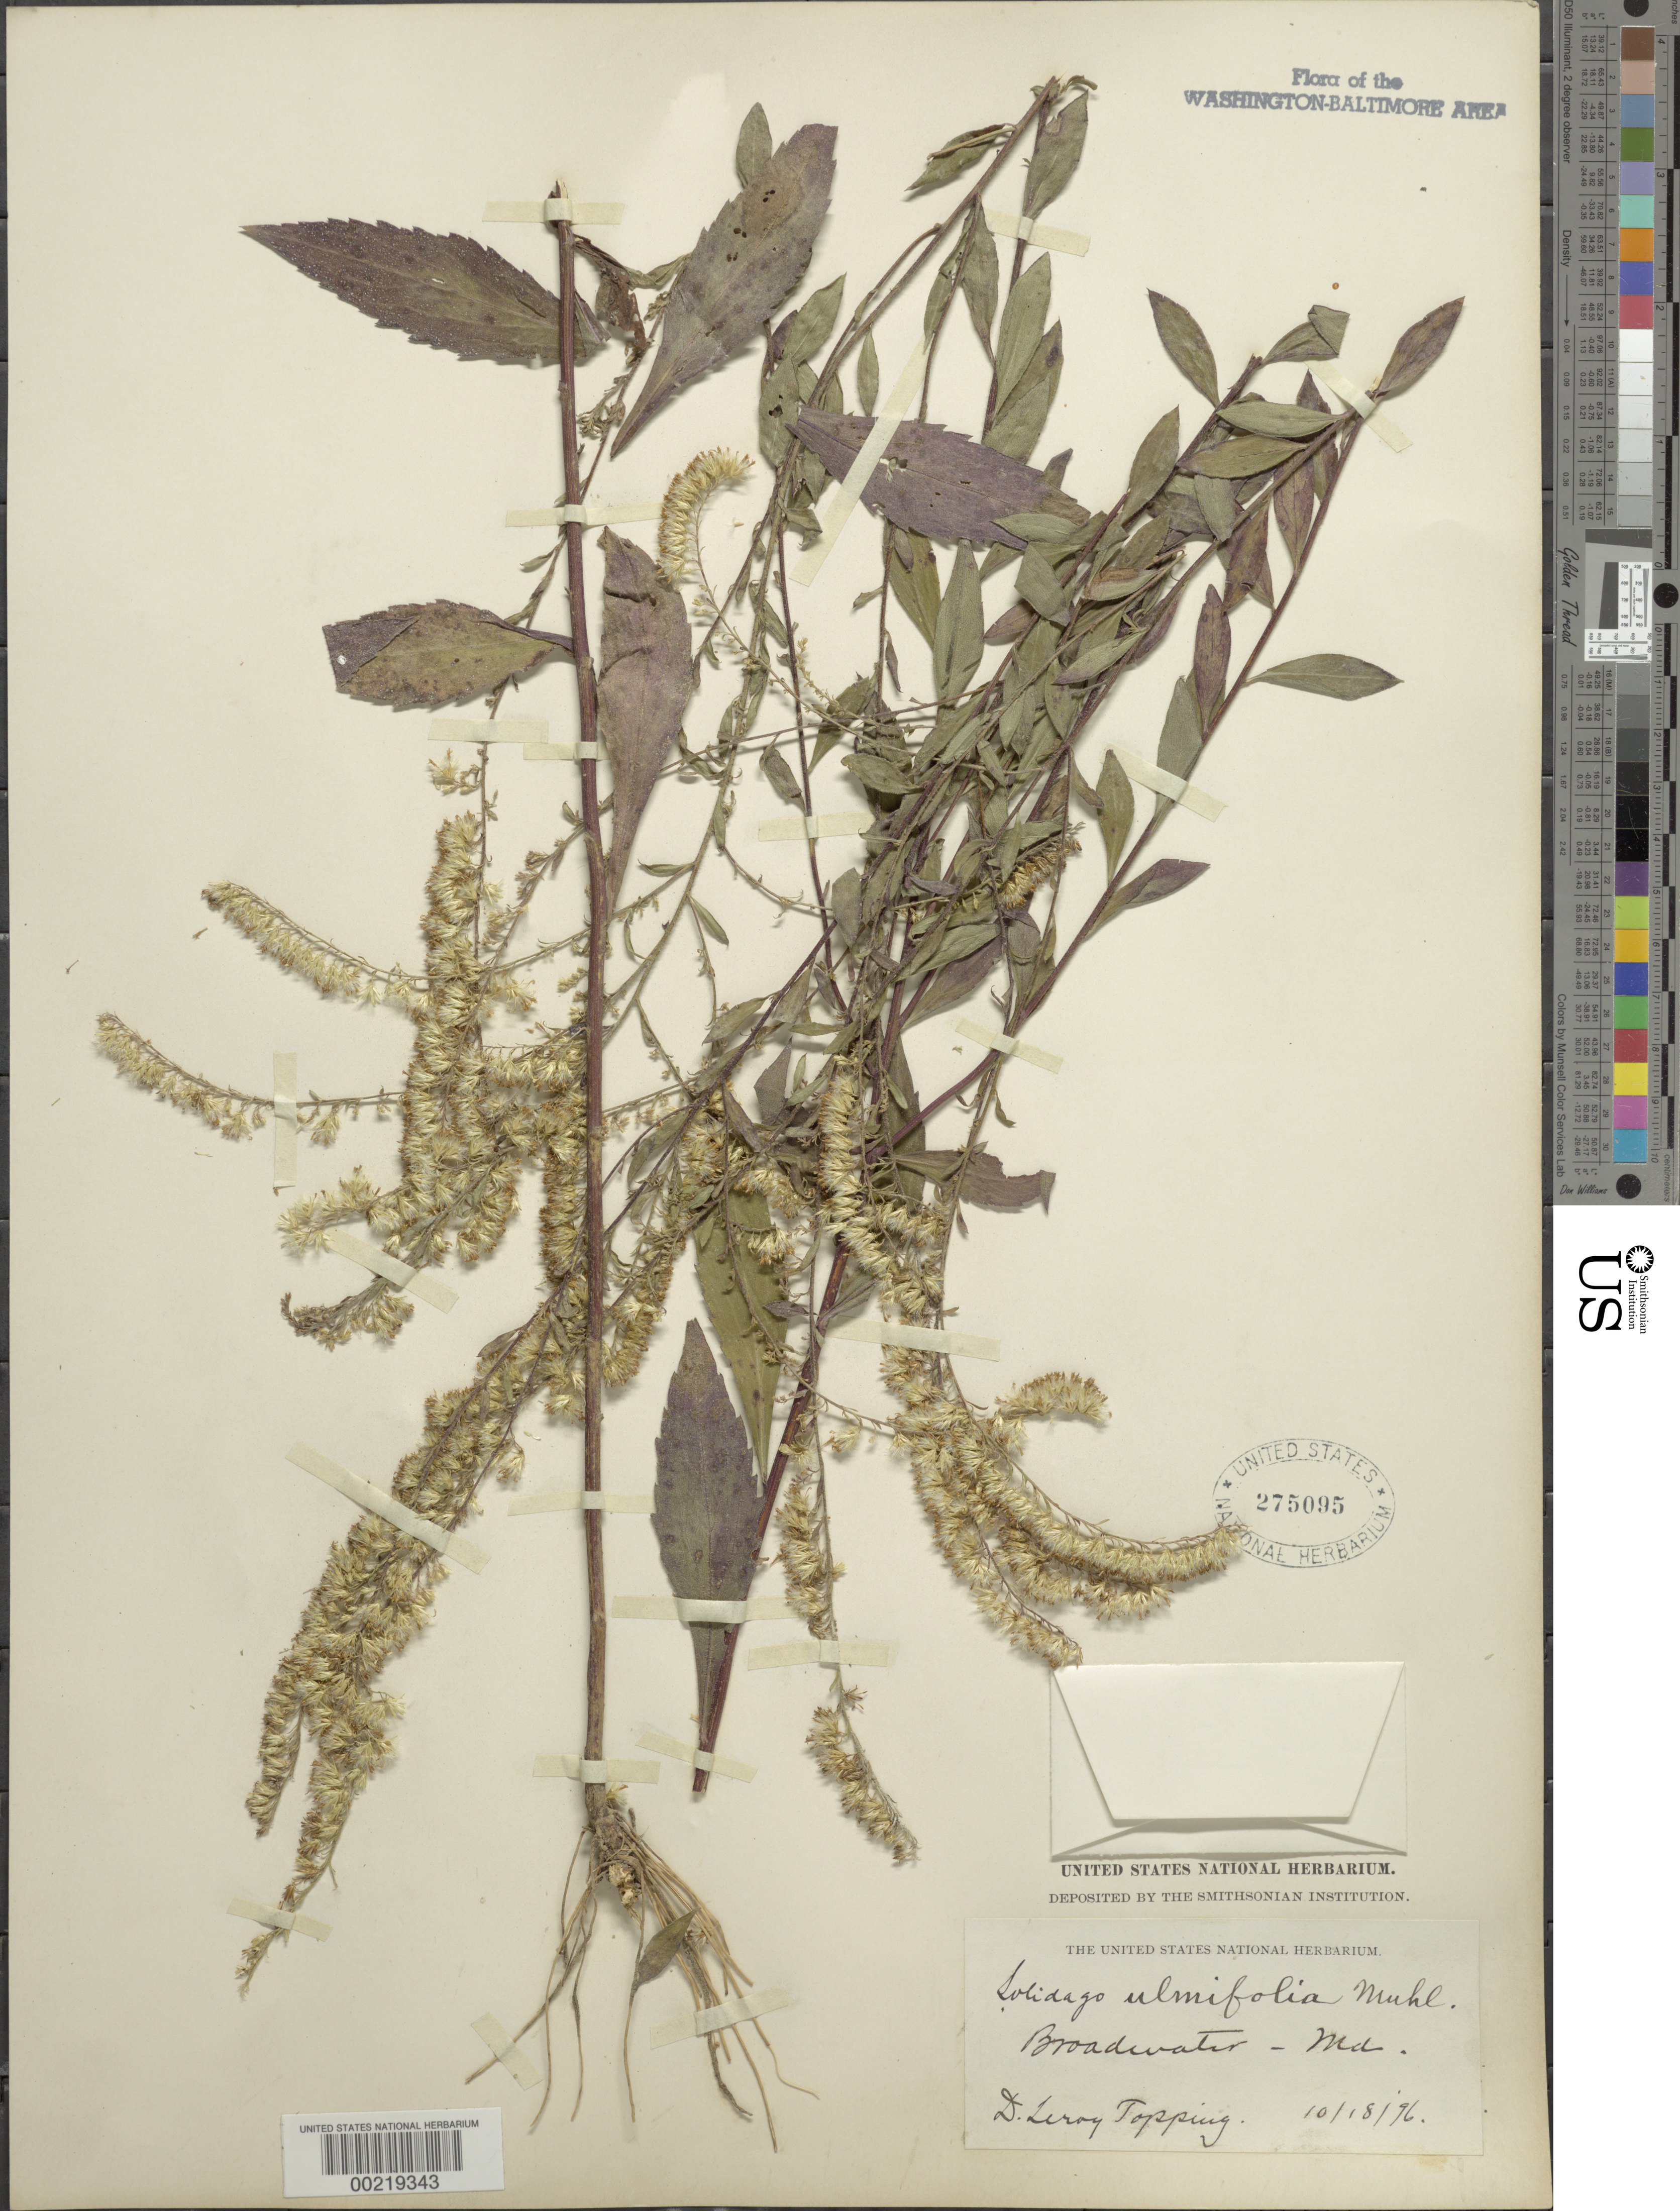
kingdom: Plantae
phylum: Tracheophyta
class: Magnoliopsida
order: Asterales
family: Asteraceae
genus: Solidago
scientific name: Solidago ulmifolia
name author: Muhl. ex Willd.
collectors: D. L. Topping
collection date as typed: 18 Oct 1896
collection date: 1896-10-18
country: United States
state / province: Maryland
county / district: Montgomery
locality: Widewater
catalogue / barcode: US 275095